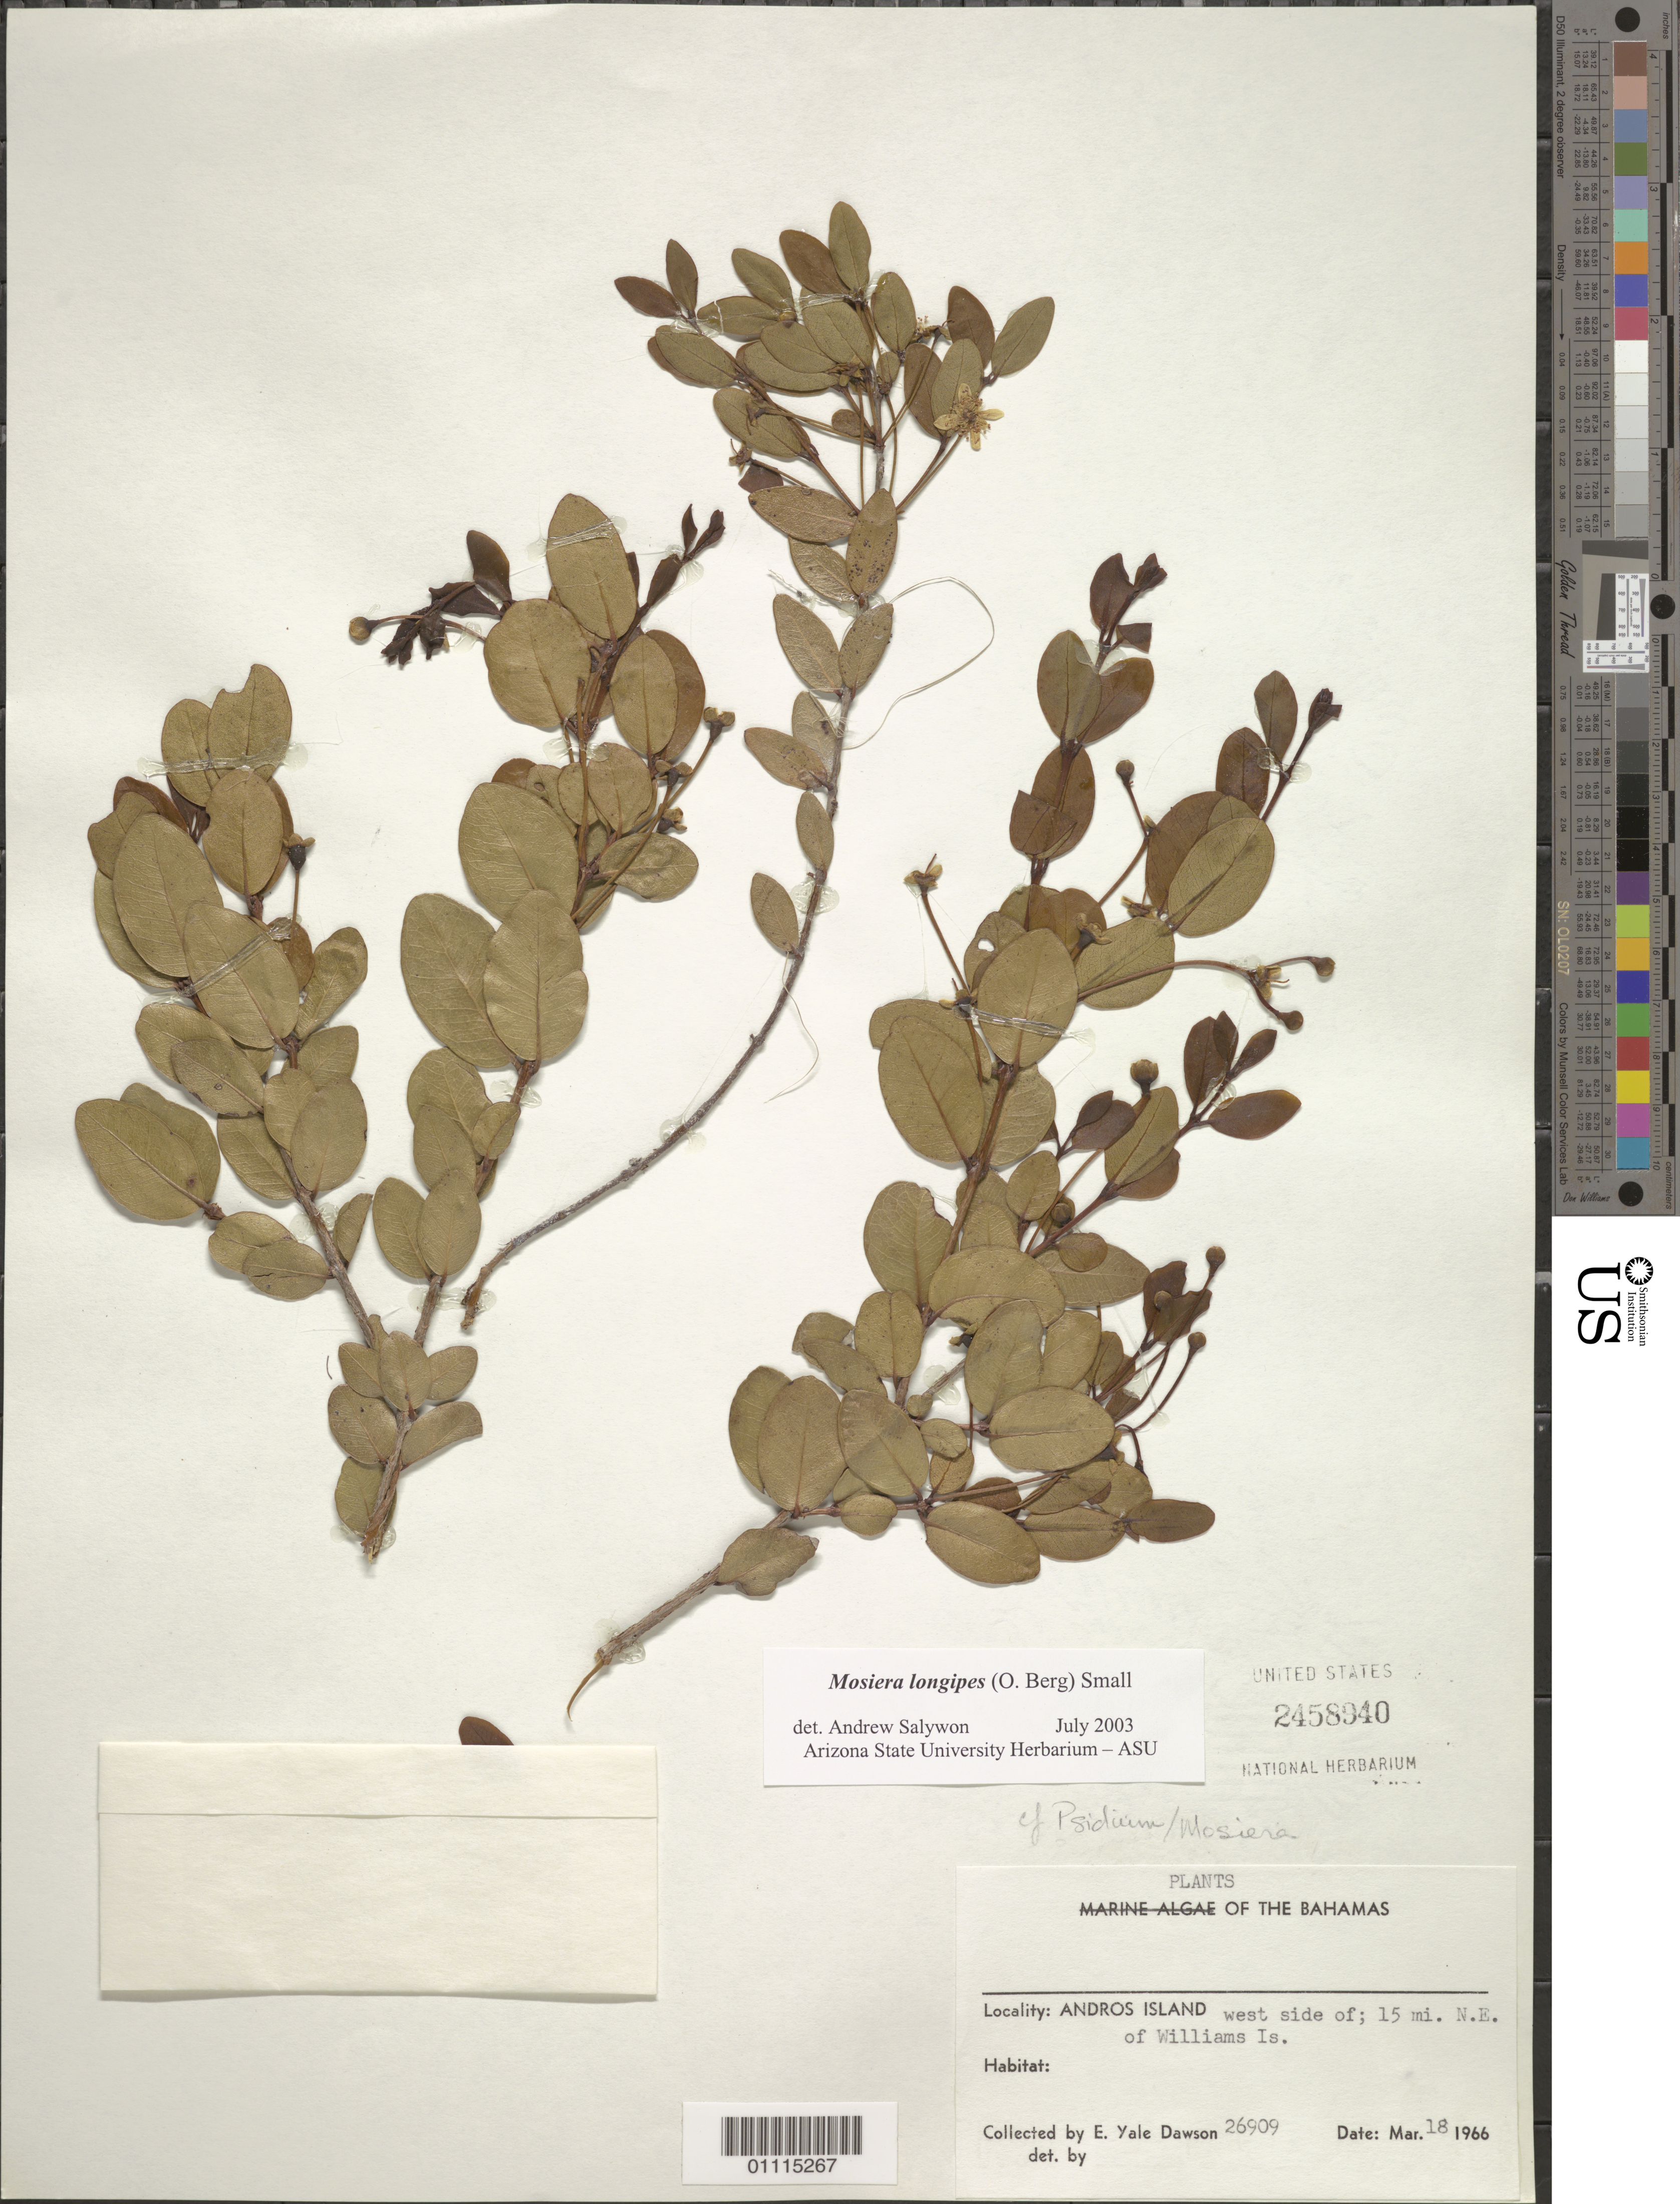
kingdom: Plantae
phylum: Tracheophyta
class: Magnoliopsida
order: Myrtales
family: Myrtaceae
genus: Mosiera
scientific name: Mosiera longipes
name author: (O. Berg) Small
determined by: Salywon, A. M., (ASU)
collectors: E. Y. Dawson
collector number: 26909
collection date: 1966-03-18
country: Bahamas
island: Andros I.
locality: West side of Andros Island; 15 miles NE of Williams Is.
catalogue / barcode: US 2458940